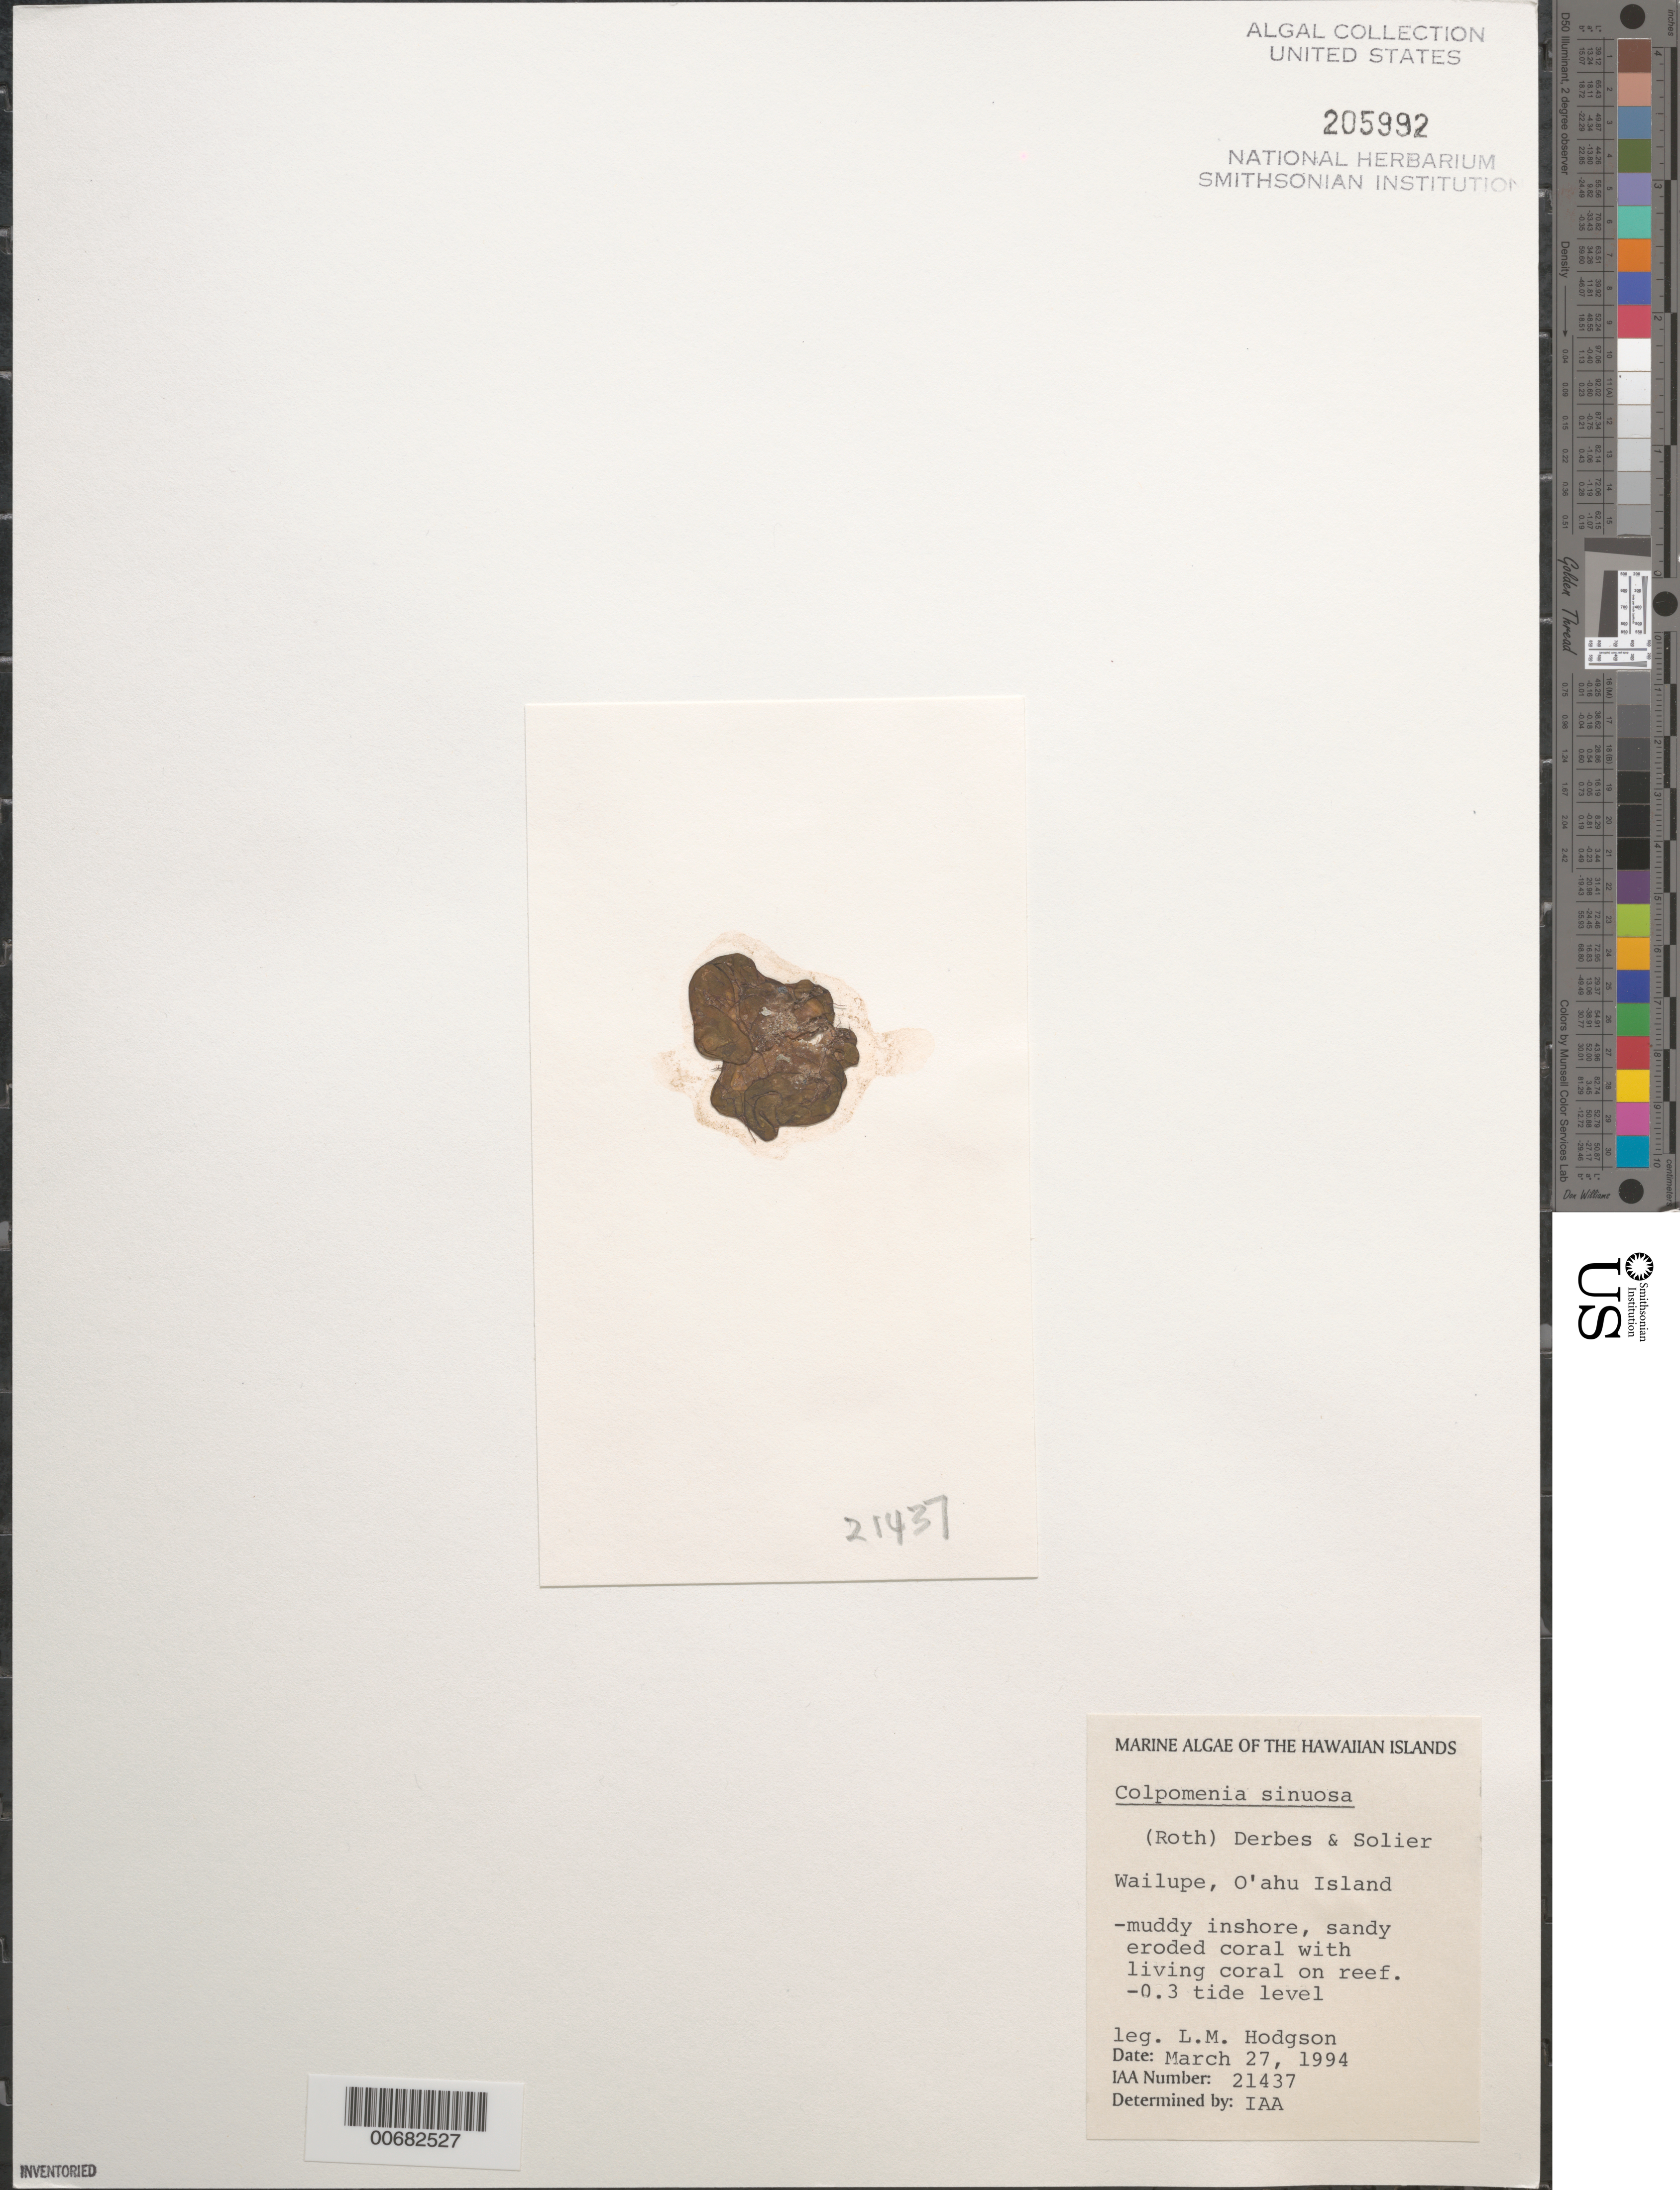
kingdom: Chromista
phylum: Ochrophyta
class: Phaeophyceae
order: Scytosiphonales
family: Scytosiphonaceae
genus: Colpomenia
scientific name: Colpomenia sinuosa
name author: (K. Mert. ex Roth) Derbes & Solier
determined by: Abbott, Isabella A.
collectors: L. M. Hodgson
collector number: IAA 21437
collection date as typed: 27 Mar 1994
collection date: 1994-03-27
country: United States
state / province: Hawaii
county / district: Honolulu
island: Oahu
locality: Wailupe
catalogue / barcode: US 205992